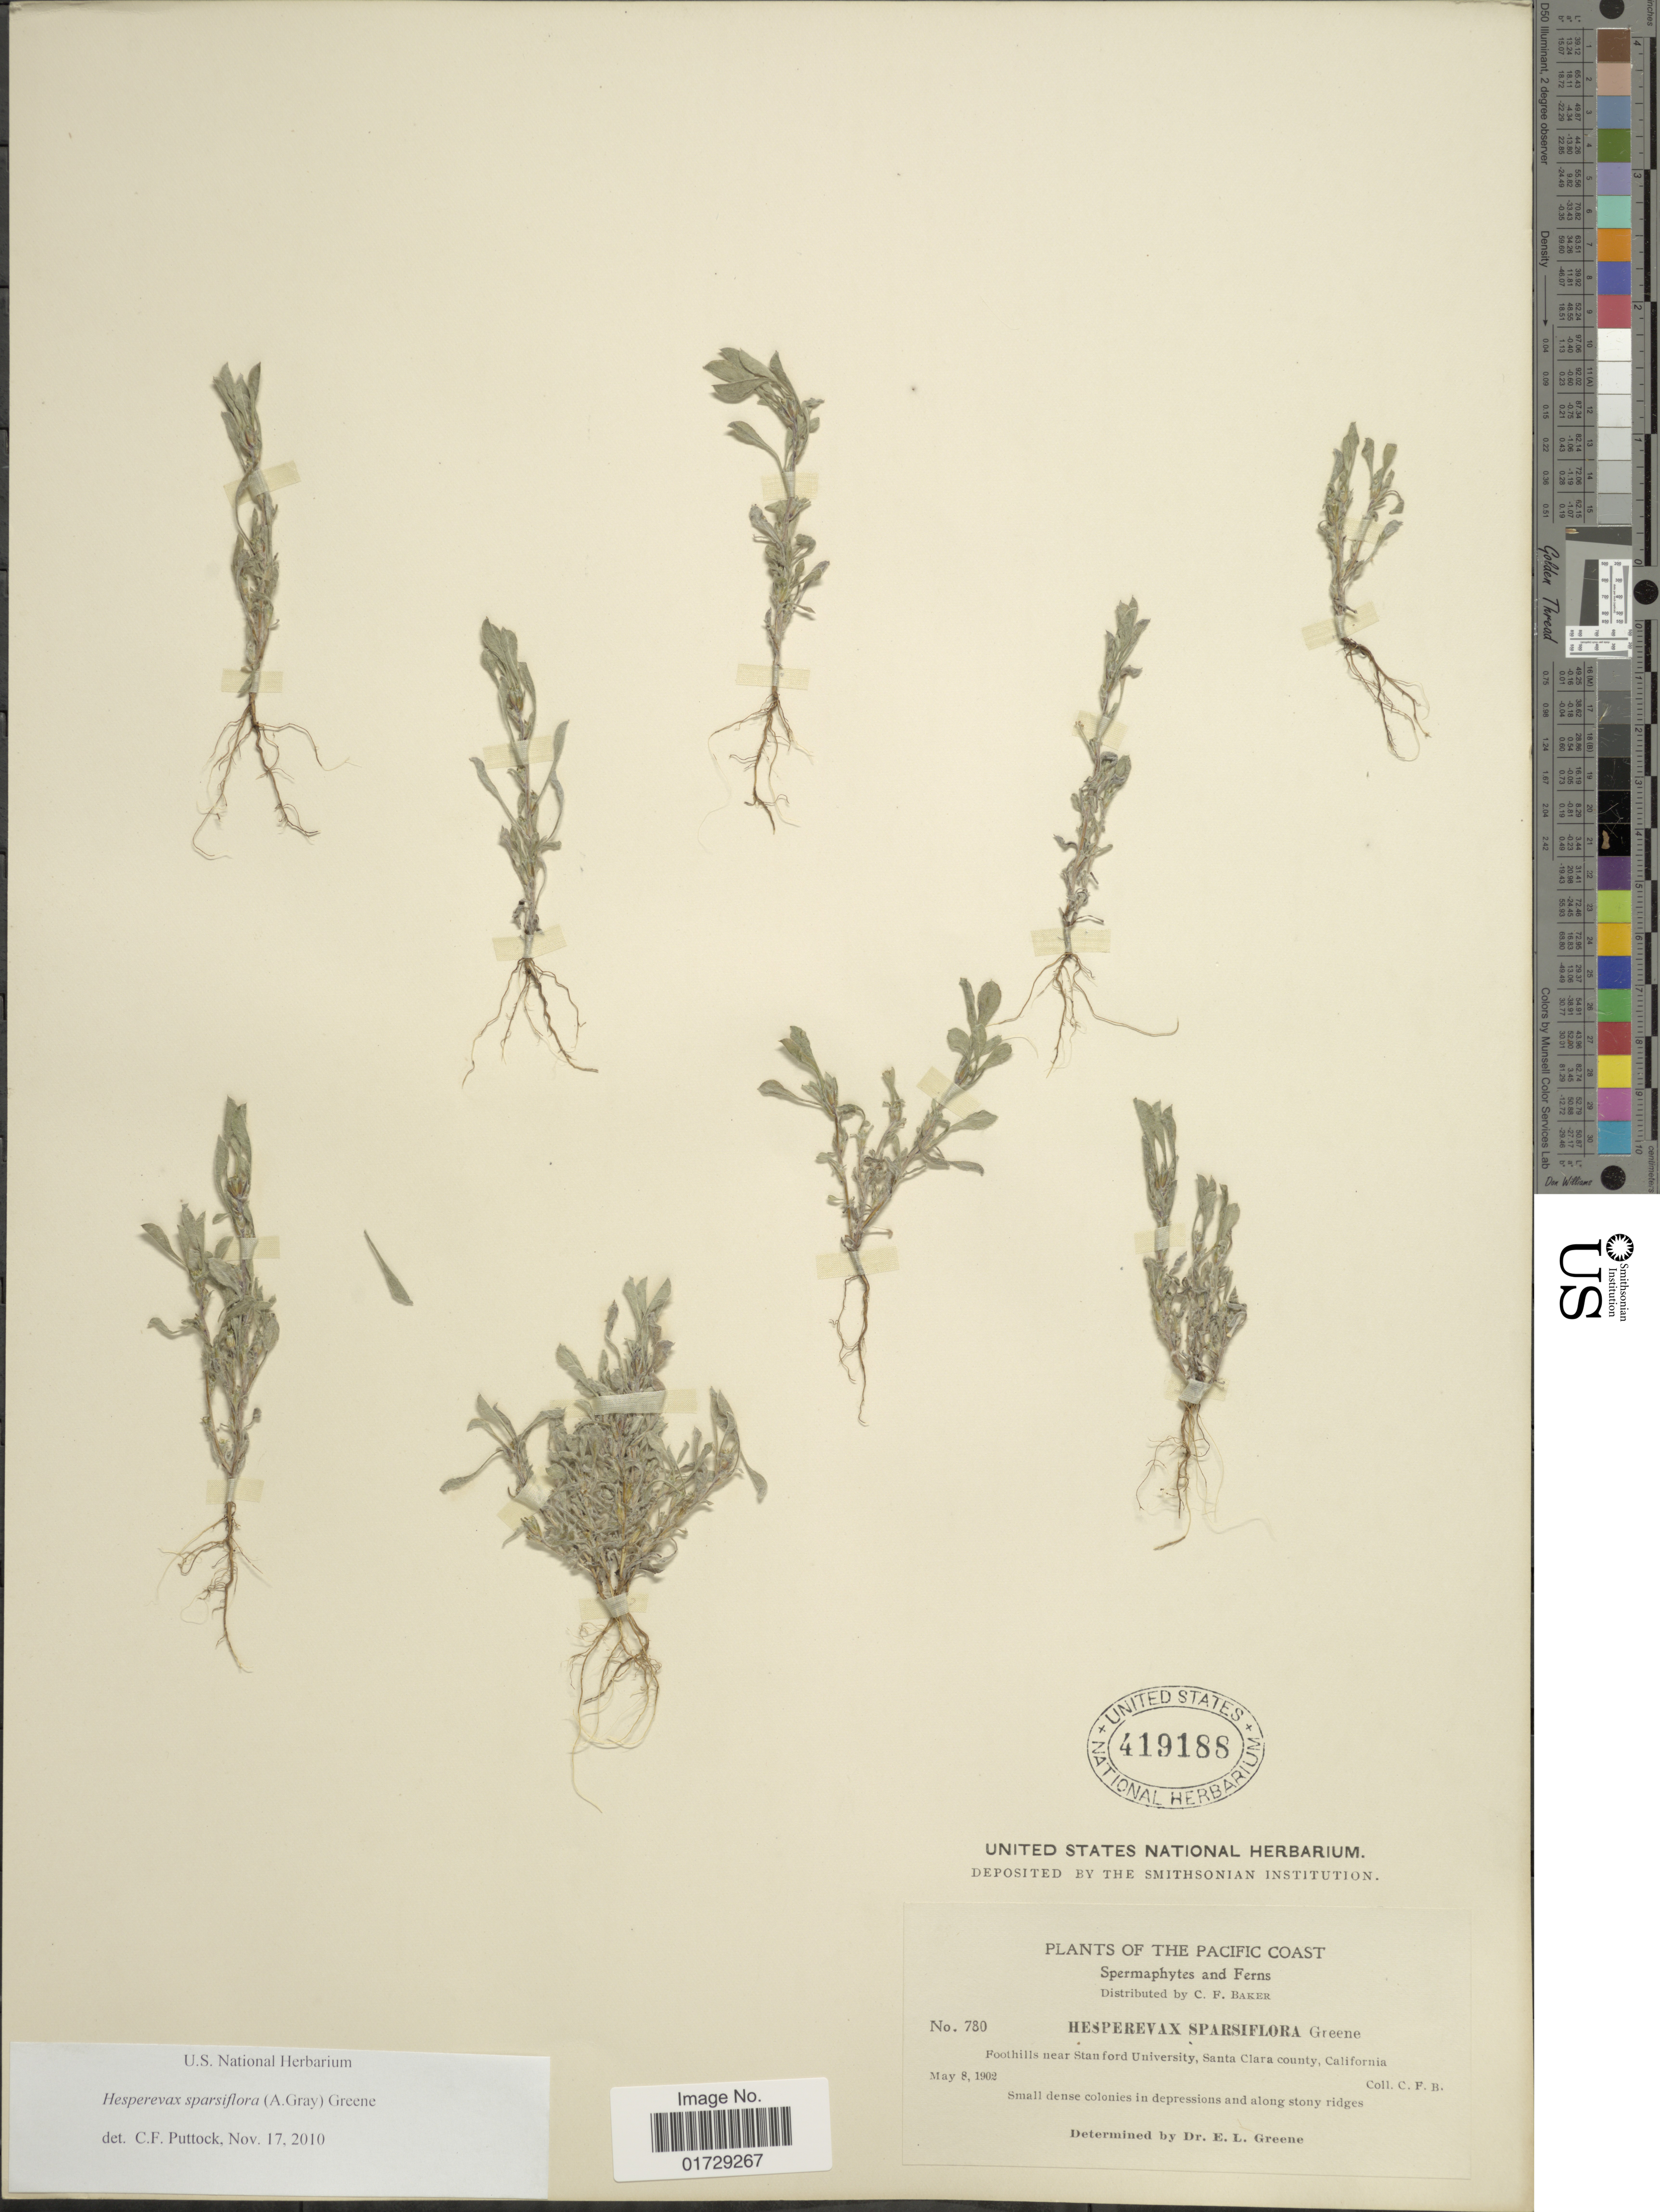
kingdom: Plantae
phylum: Tracheophyta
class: Magnoliopsida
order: Asterales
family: Asteraceae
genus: Hesperevax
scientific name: Hesperevax sparsiflora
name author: (A. Gray) Greene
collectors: C. F. Baker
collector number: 780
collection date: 1902-05-08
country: United States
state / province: California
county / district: Santa Clara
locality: Pacific Coast, Foothills near Stan Ford University, Santa Clara County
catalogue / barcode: US 419188